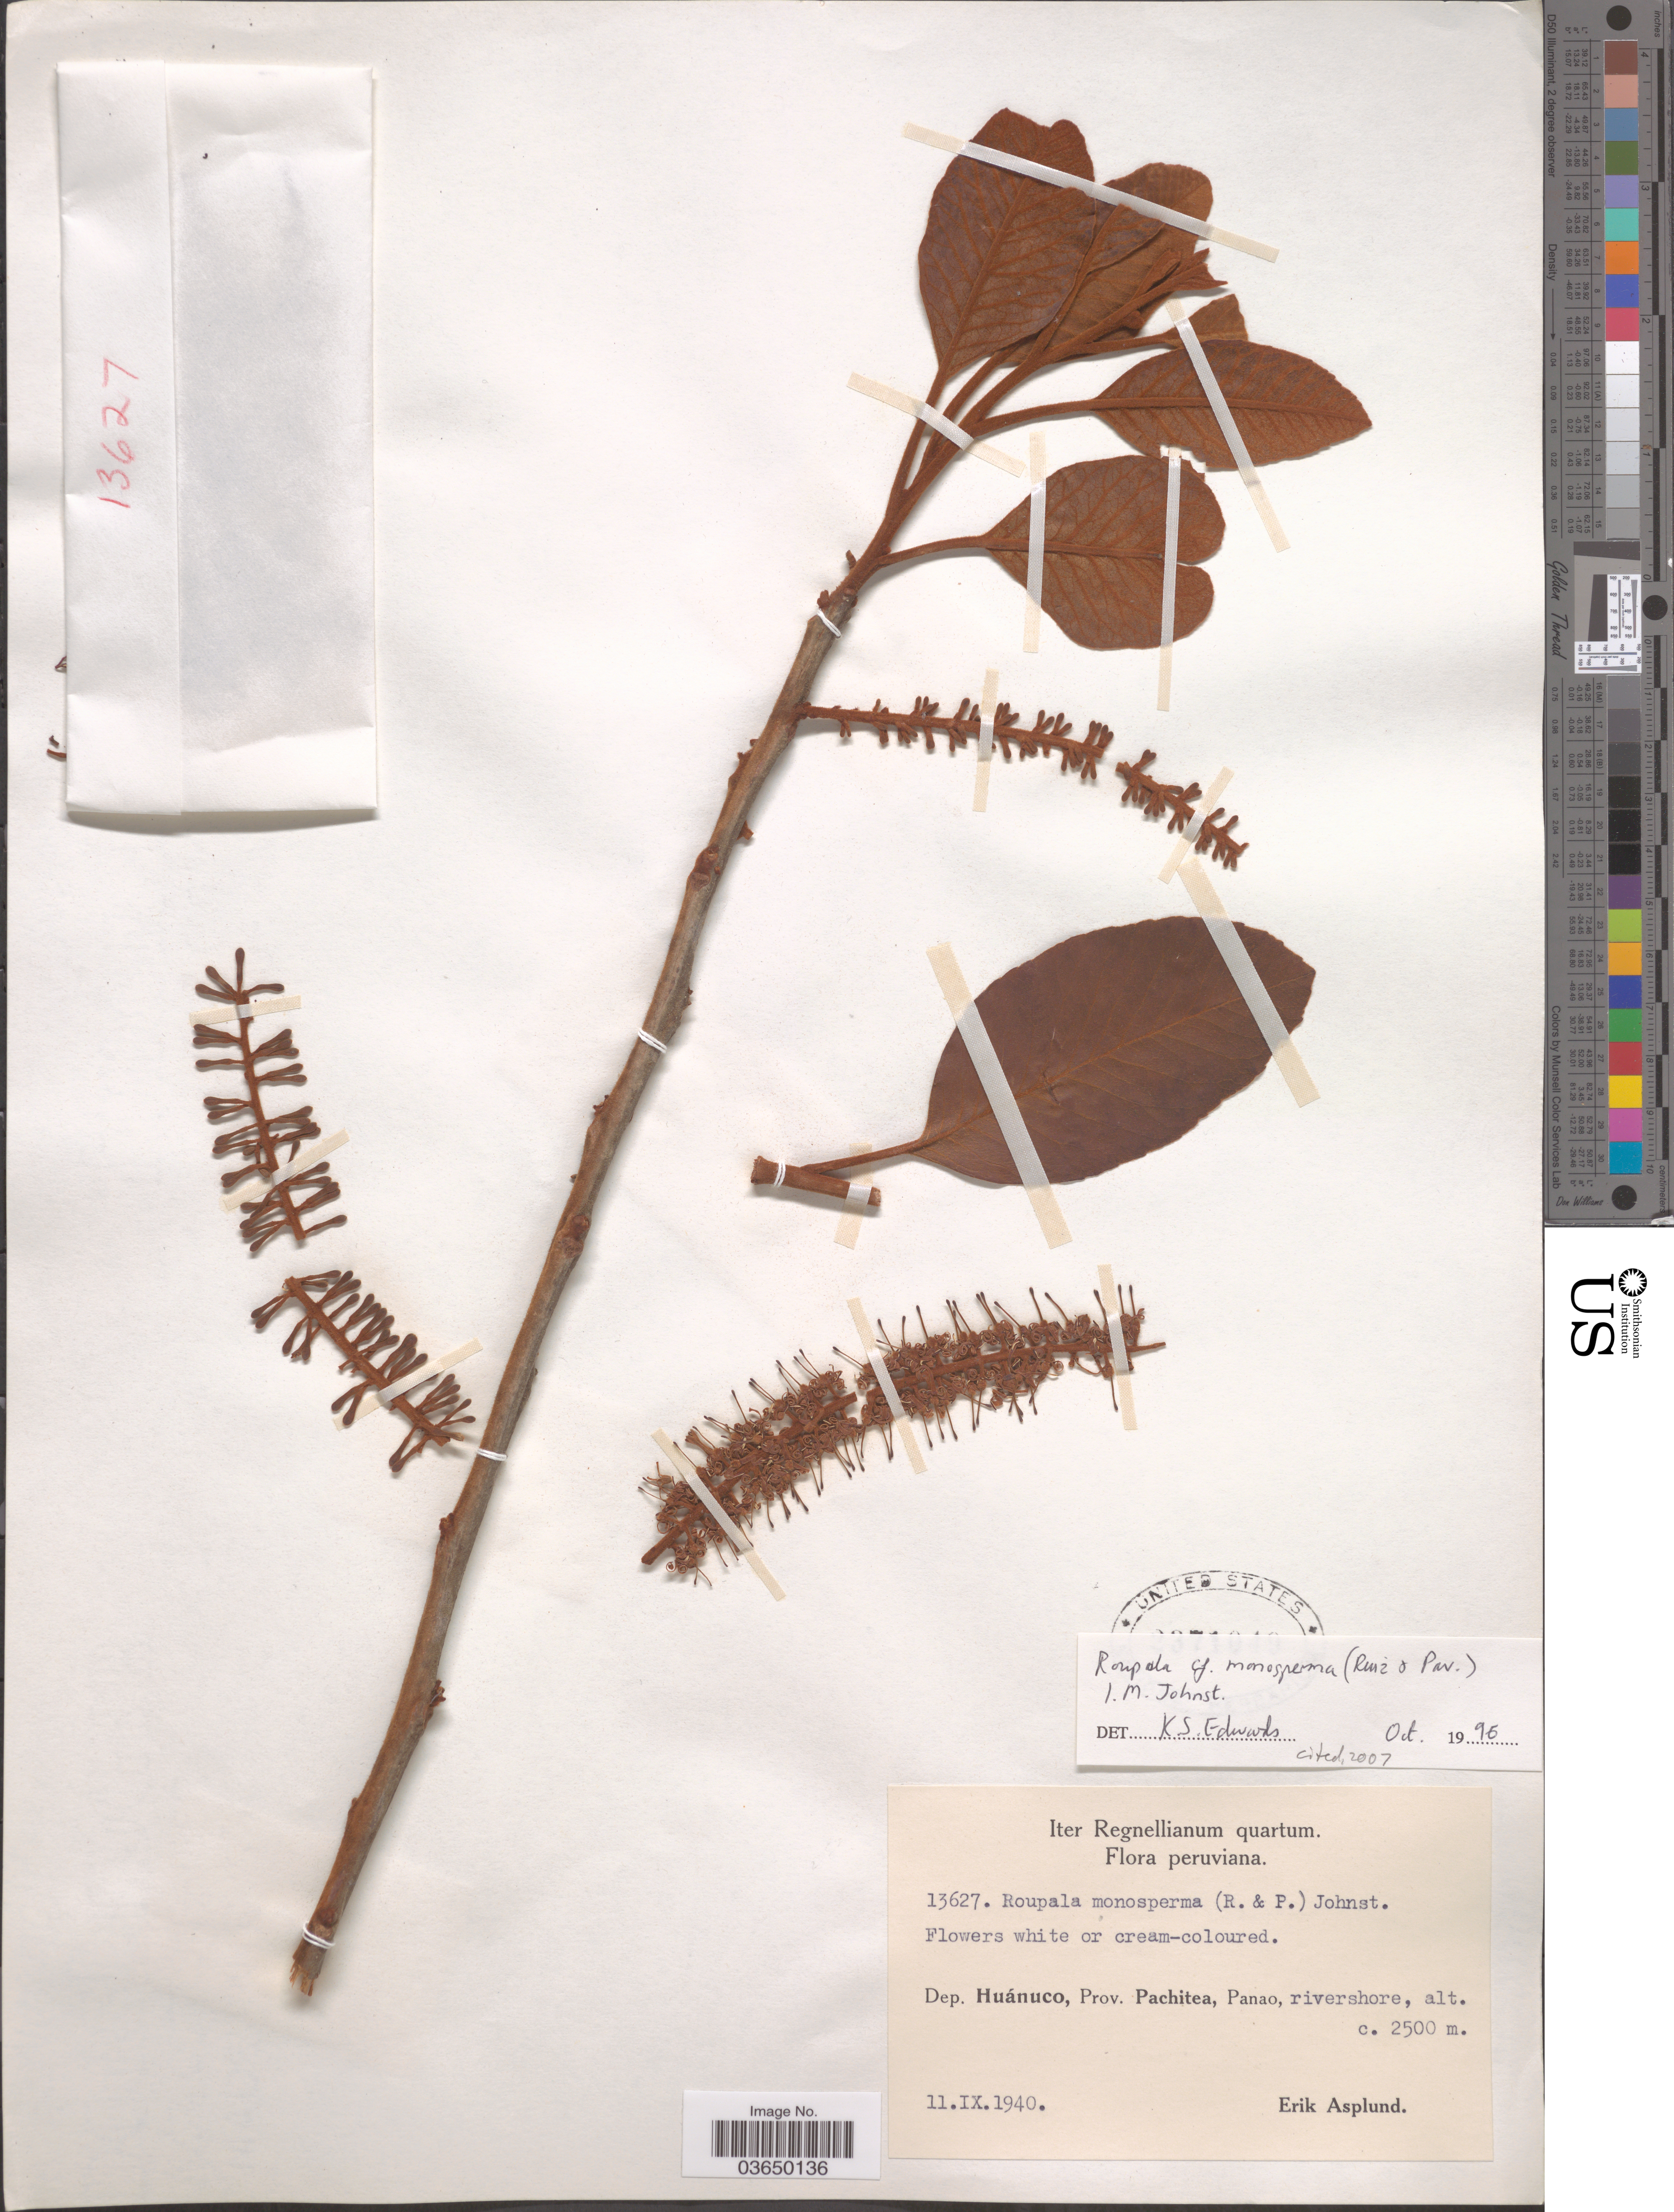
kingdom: Plantae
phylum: Tracheophyta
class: Magnoliopsida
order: Proteales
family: Proteaceae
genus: Roupala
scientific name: Roupala monosperma var. monosperma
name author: (Ruiz & Pav.) I.M. Johnst.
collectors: E. Asplund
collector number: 13627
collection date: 1940-09-11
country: Peru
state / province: Huánuco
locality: Dep. Huánuco, Prov. Pachitea, Panao, rivershore.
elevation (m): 2500